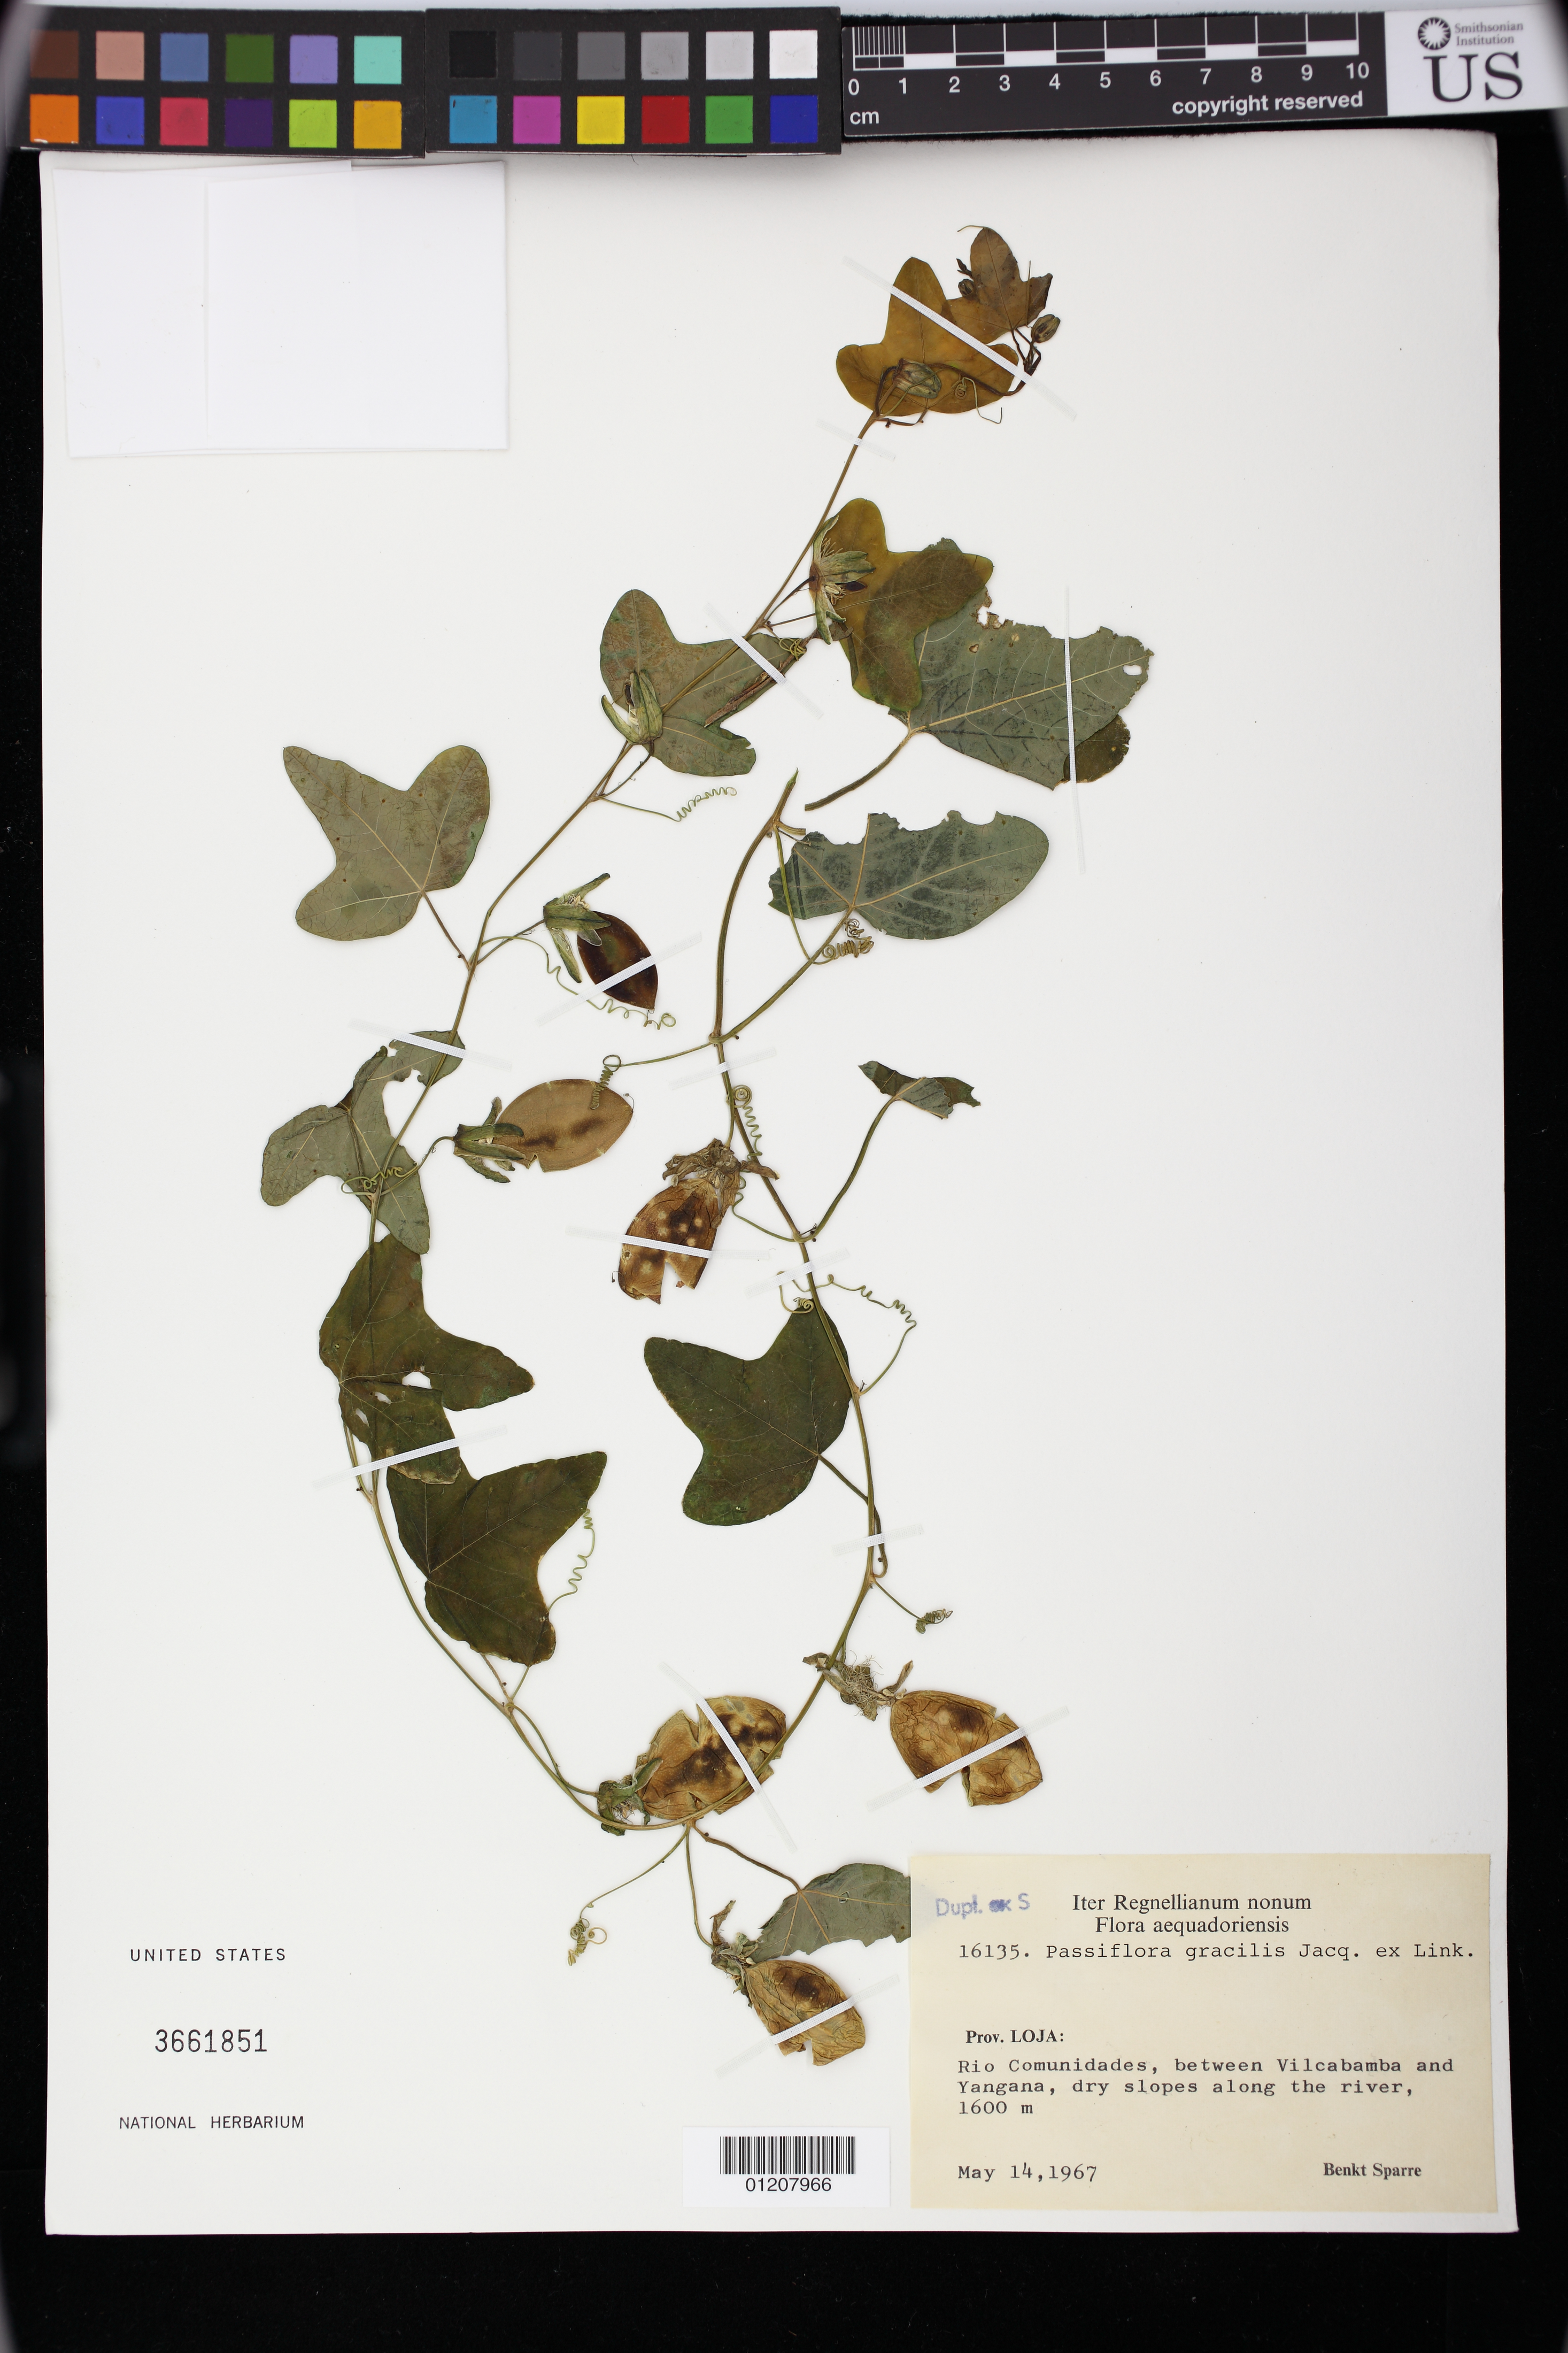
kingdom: Plantae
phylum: Tracheophyta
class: Magnoliopsida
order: Malpighiales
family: Passifloraceae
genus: Passiflora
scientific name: Passiflora gracilis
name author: J. Jacq. ex Link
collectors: B. Sparre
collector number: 16135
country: Ecuador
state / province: Loja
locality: Rio Comunidades, between Vilcabamba and Yangana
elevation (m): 1600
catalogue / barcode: US 3661851